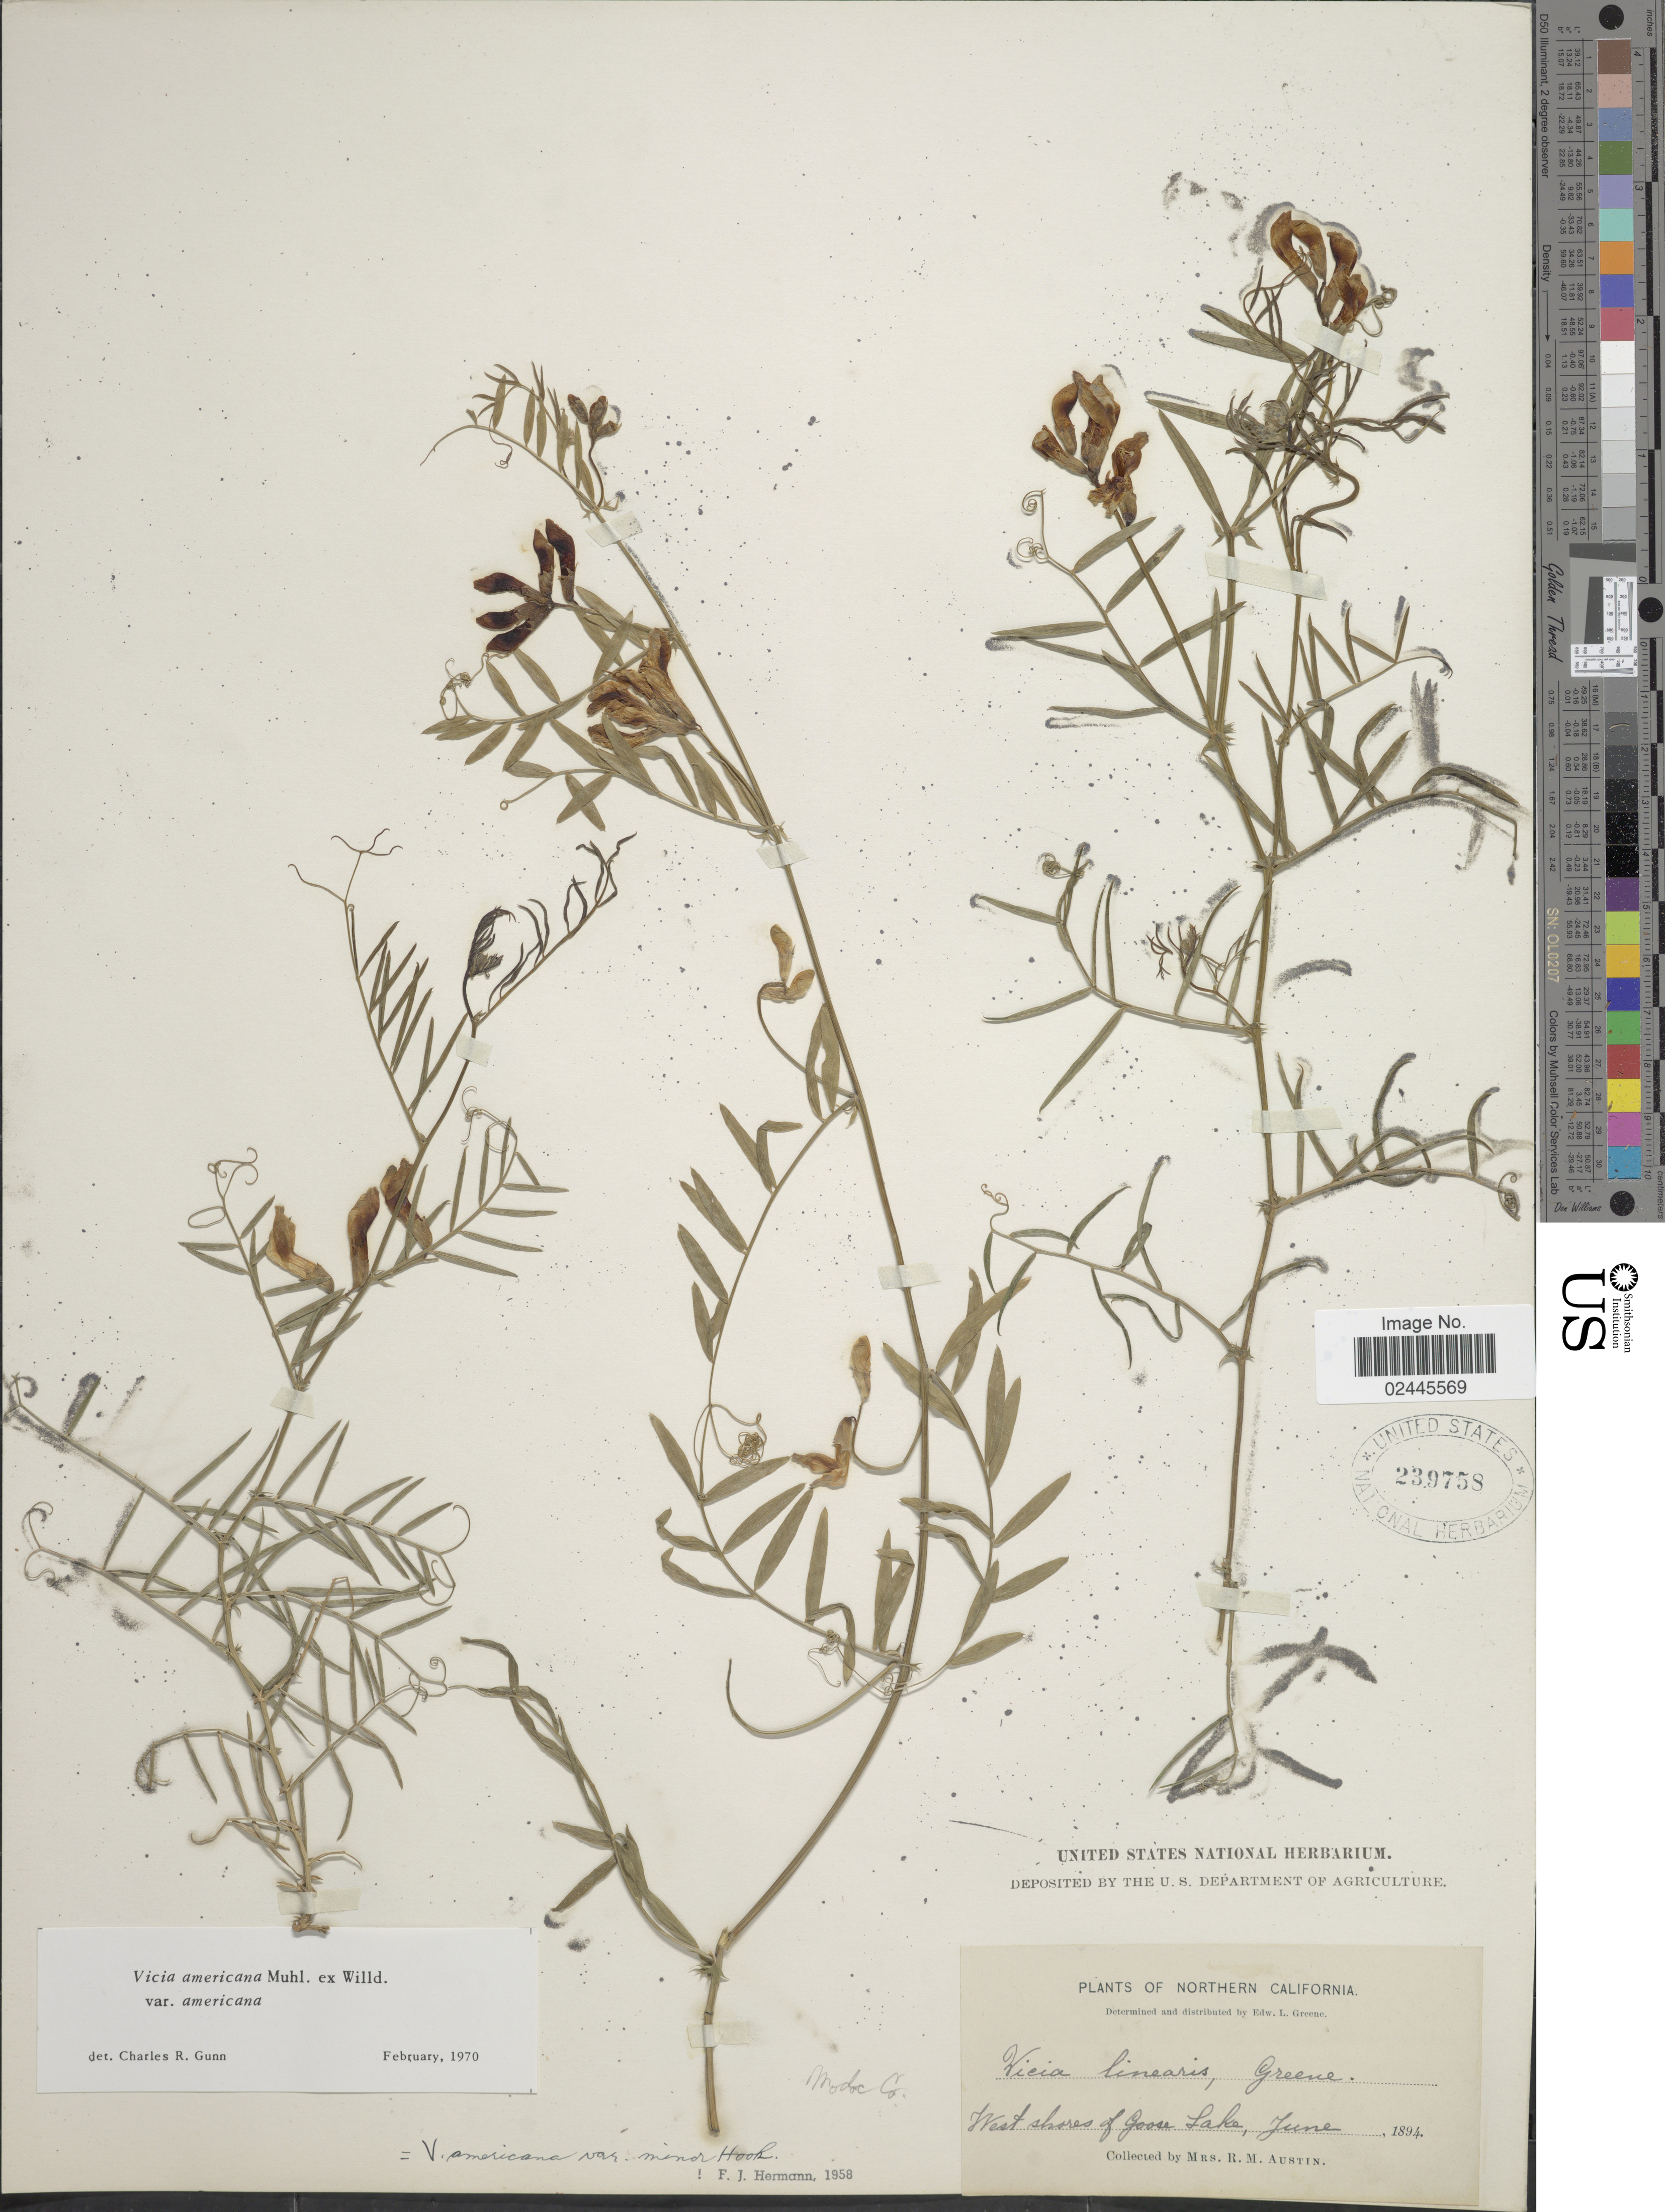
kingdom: Plantae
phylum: Tracheophyta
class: Magnoliopsida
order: Fabales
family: Fabaceae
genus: Vicia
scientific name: Vicia americana var. americana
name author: Muhl. ex Willd.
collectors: R. Austin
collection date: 1894-06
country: United States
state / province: California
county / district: Modoc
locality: Northern California, west shores of Goose Lake, Modoc Co.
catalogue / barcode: US 239758